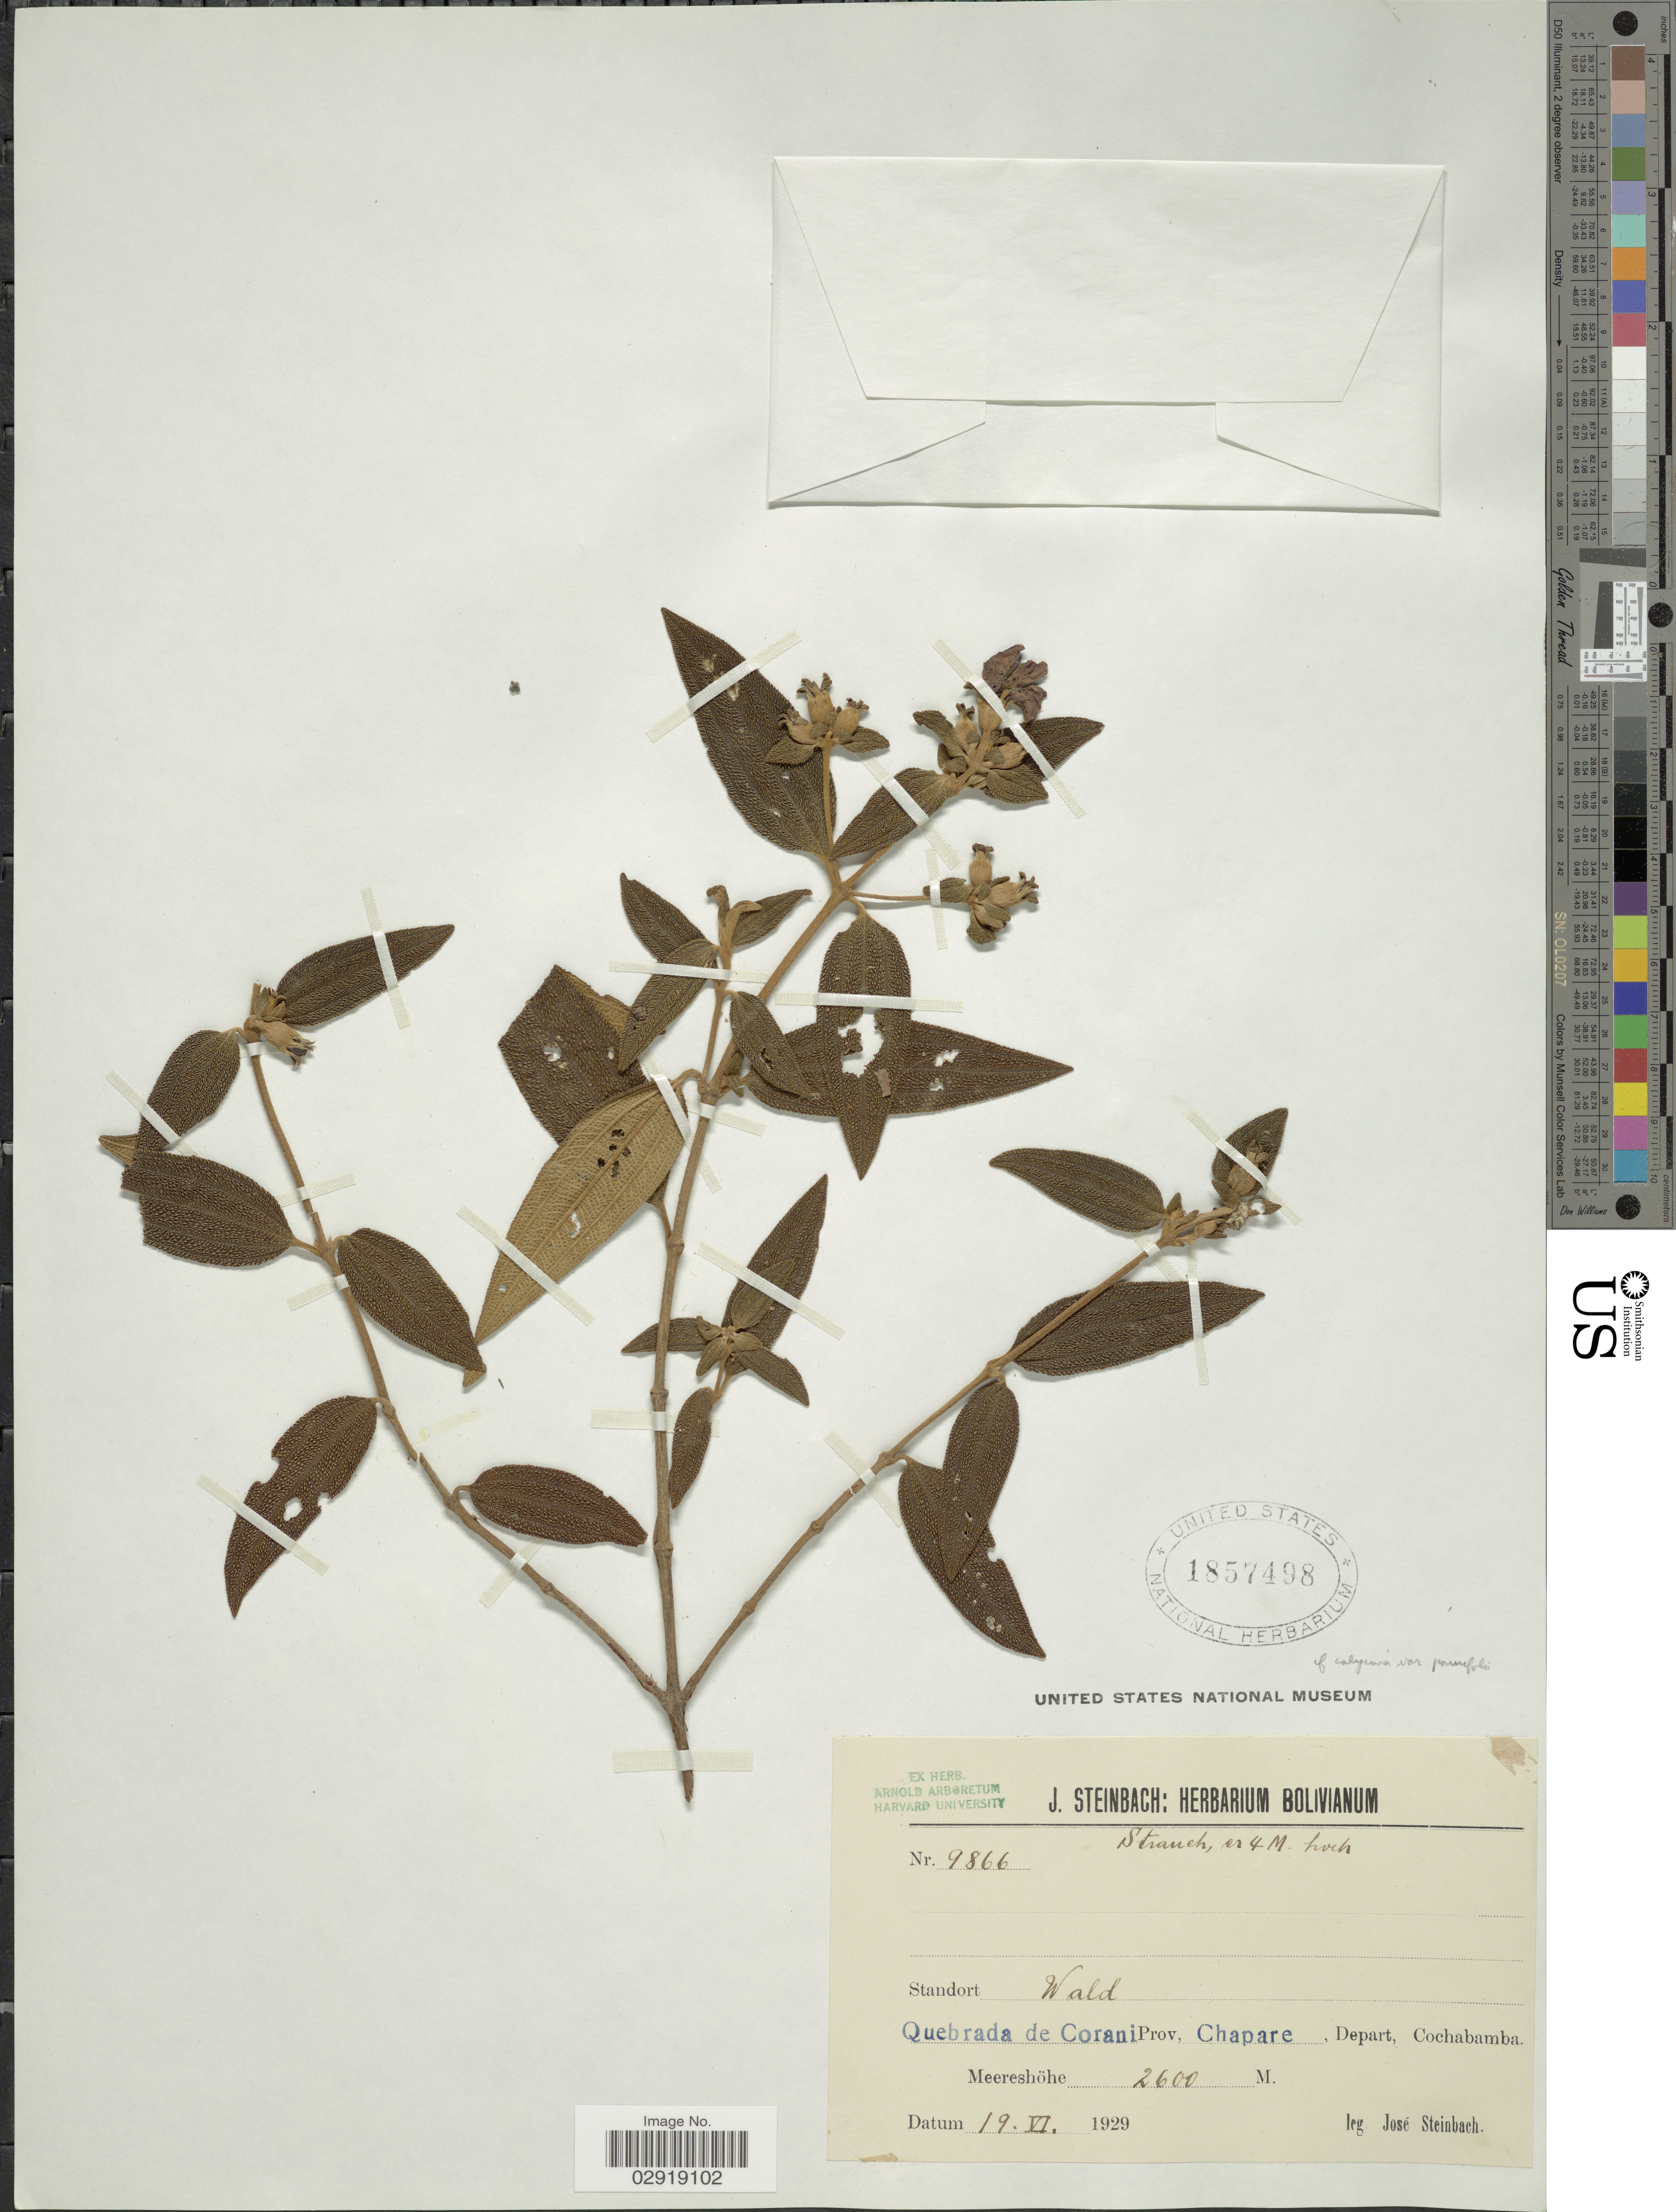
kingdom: Plantae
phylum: Tracheophyta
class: Magnoliopsida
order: Myrtales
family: Melastomataceae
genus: Tibouchina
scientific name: Tibouchina calycina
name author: Cogn.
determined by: Michelangeli, F. A.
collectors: J. Steinbach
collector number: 9866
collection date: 1929-06-19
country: Bolivia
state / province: Cochabamba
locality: Standort Wald. Quebrada de Corani Prov, Chapare, Depart, Cochabamba.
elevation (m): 2600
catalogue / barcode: US 1857498